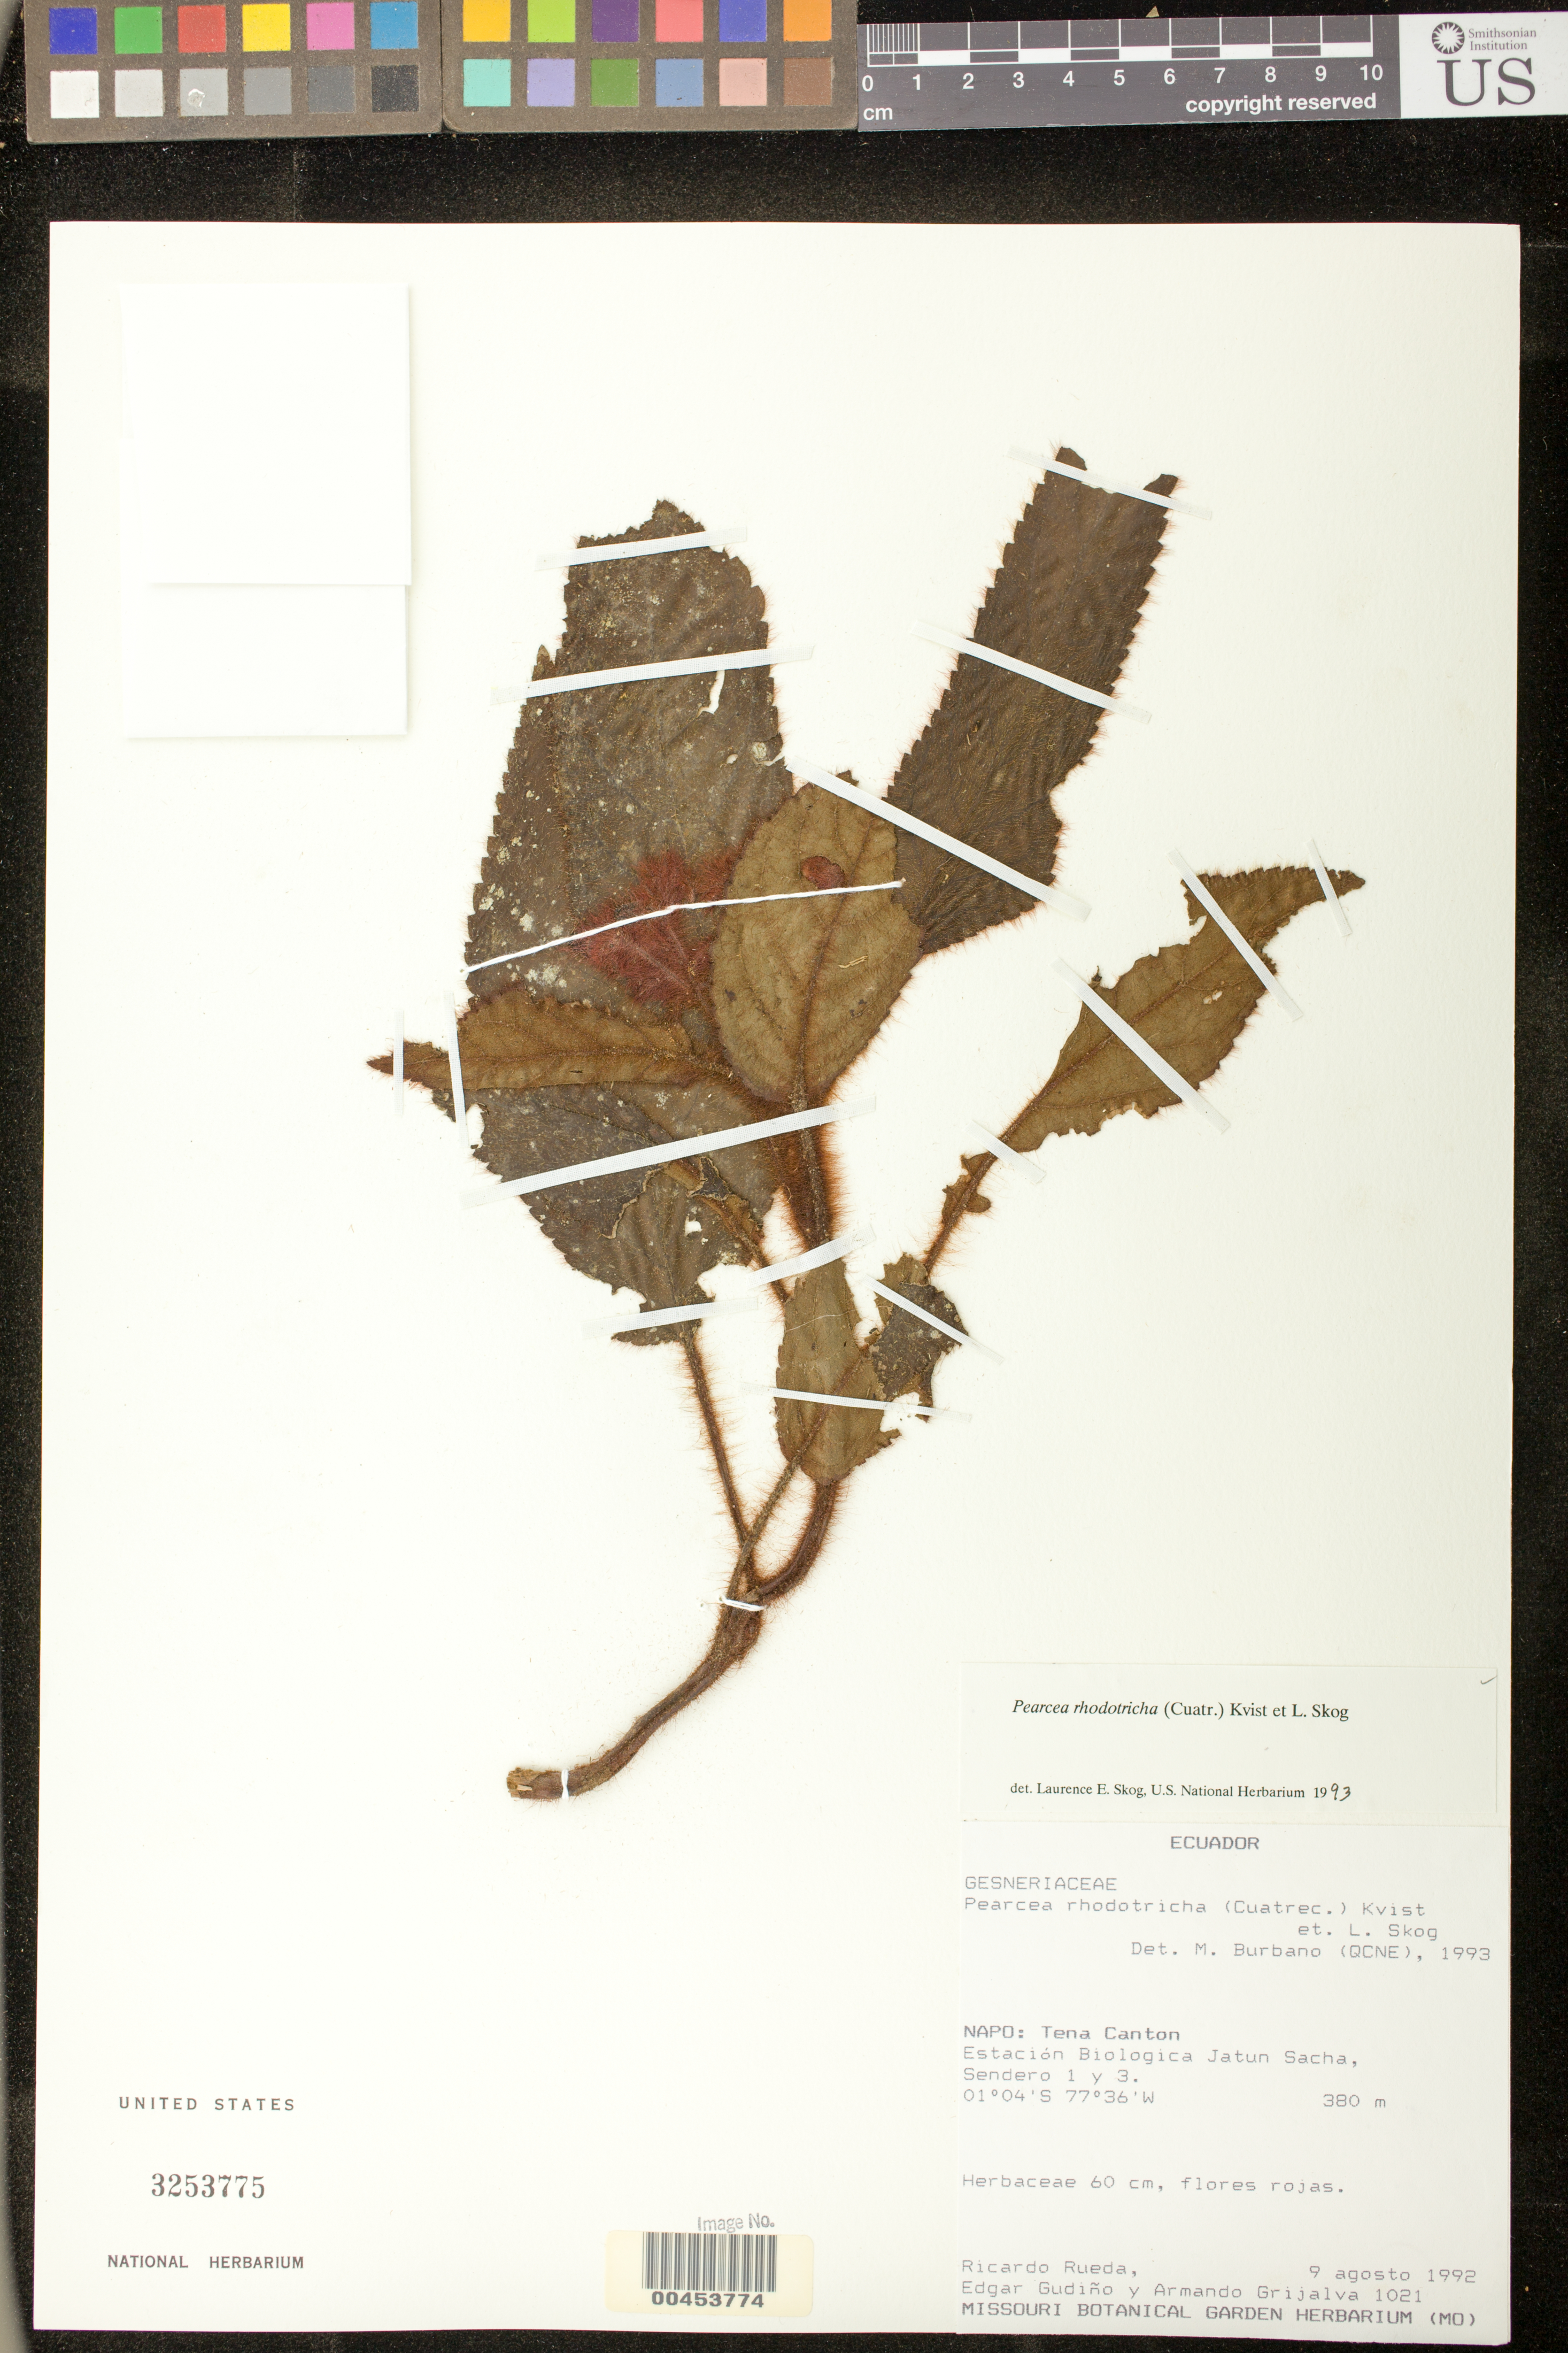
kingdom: Plantae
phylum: Tracheophyta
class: Magnoliopsida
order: Lamiales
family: Gesneriaceae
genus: Pearcea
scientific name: Pearcea rhodotricha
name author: (Cuatrec.) L.P. Kvist & L.E. Skog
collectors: R. Rueda, E. Gudiño & A. Grijalva P.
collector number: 1021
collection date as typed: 09 Aug 1992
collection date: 1992-08-09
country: Ecuador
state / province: Napo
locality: Tena Canton, Estación Biologica Jatun Sacha, sendero 1 y 3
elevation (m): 380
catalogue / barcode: US 3253775